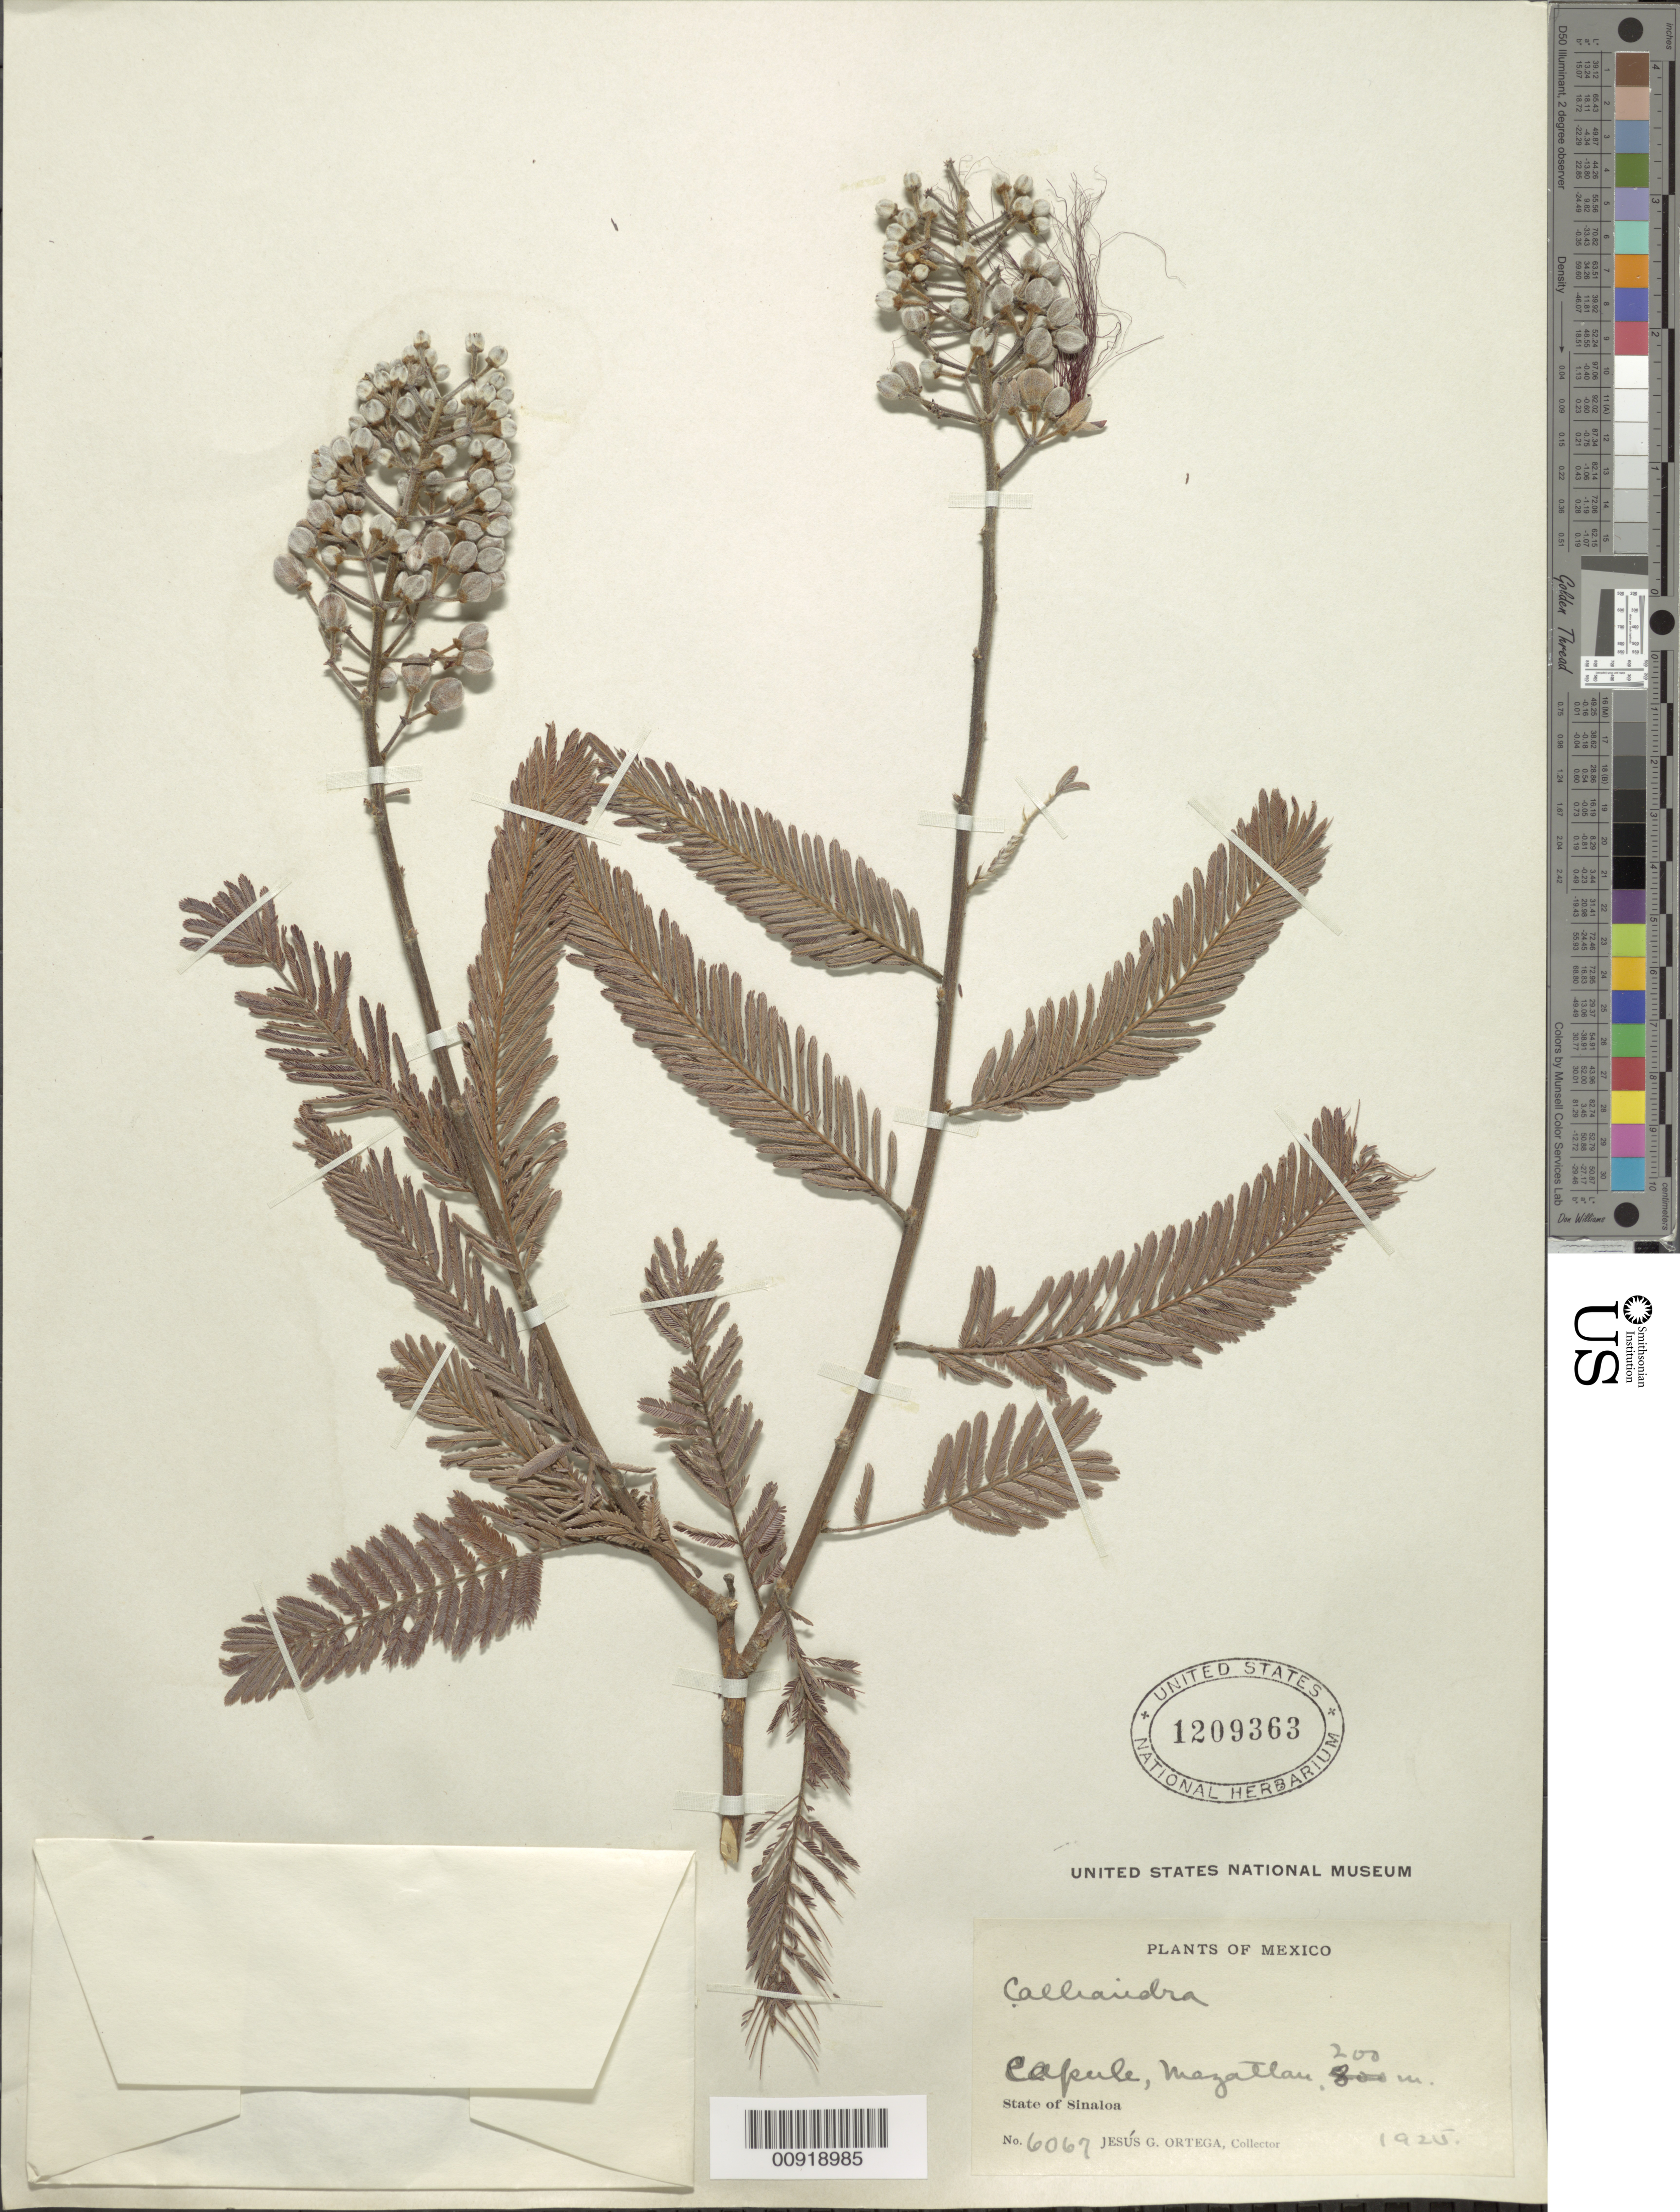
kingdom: Plantae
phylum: Tracheophyta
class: Magnoliopsida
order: Fabales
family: Fabaceae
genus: Calliandra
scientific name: Calliandra houstoniana var. anomala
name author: (Kunth) Barneby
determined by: Strong, Mark T., (BOT), Smithsonian Institution - National Museum of Natural History (UNITED STATES)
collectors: J. Ortega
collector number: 6067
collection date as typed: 1925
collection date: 1925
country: Mexico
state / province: Sinaloa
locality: Capule, Mazatlan, State of Sinaloa.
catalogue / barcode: US 1209363